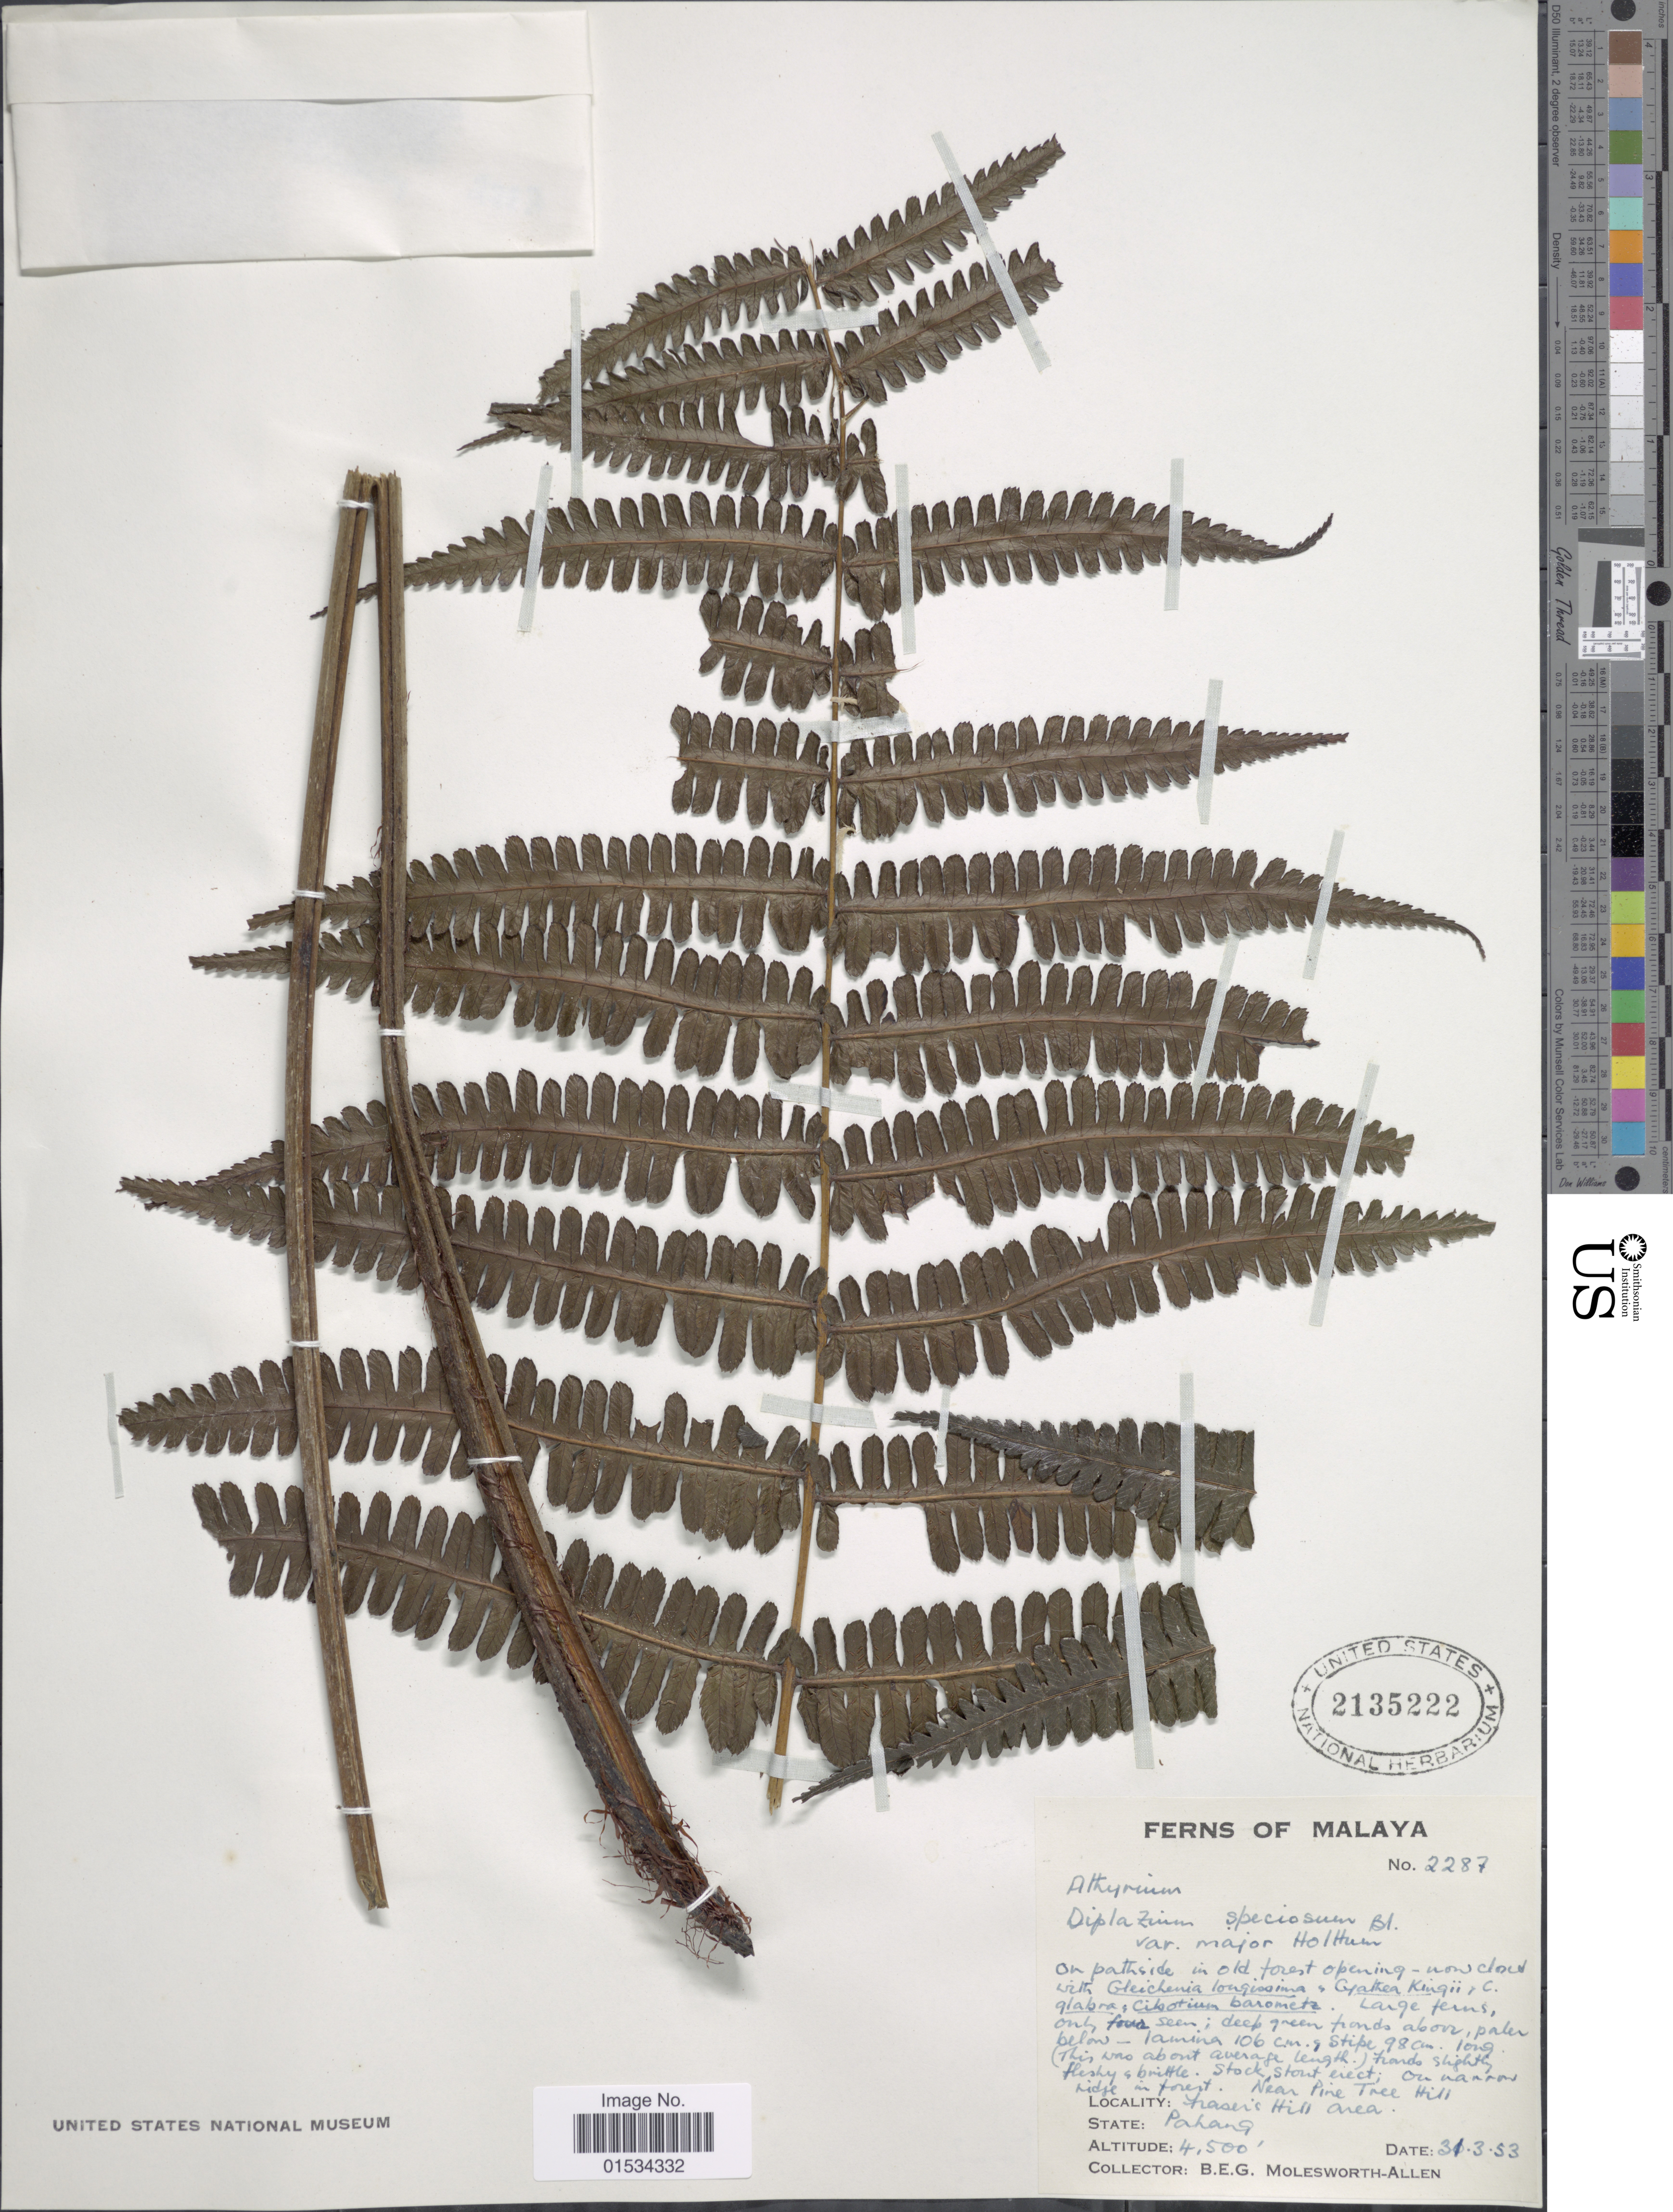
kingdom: Plantae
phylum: Tracheophyta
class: Polypodiopsida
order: Polypodiales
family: Athyriaceae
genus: Diplazium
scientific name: Diplazium speciosum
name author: Brack. in Wilkes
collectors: B. E. G. Molesworth-Allen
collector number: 2287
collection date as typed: Transcribed d/m/y: 31/3/53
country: Malaysia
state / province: Pahang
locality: Fraser's Hill Area, near Pine Tree Hill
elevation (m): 1372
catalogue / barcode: US 2135222